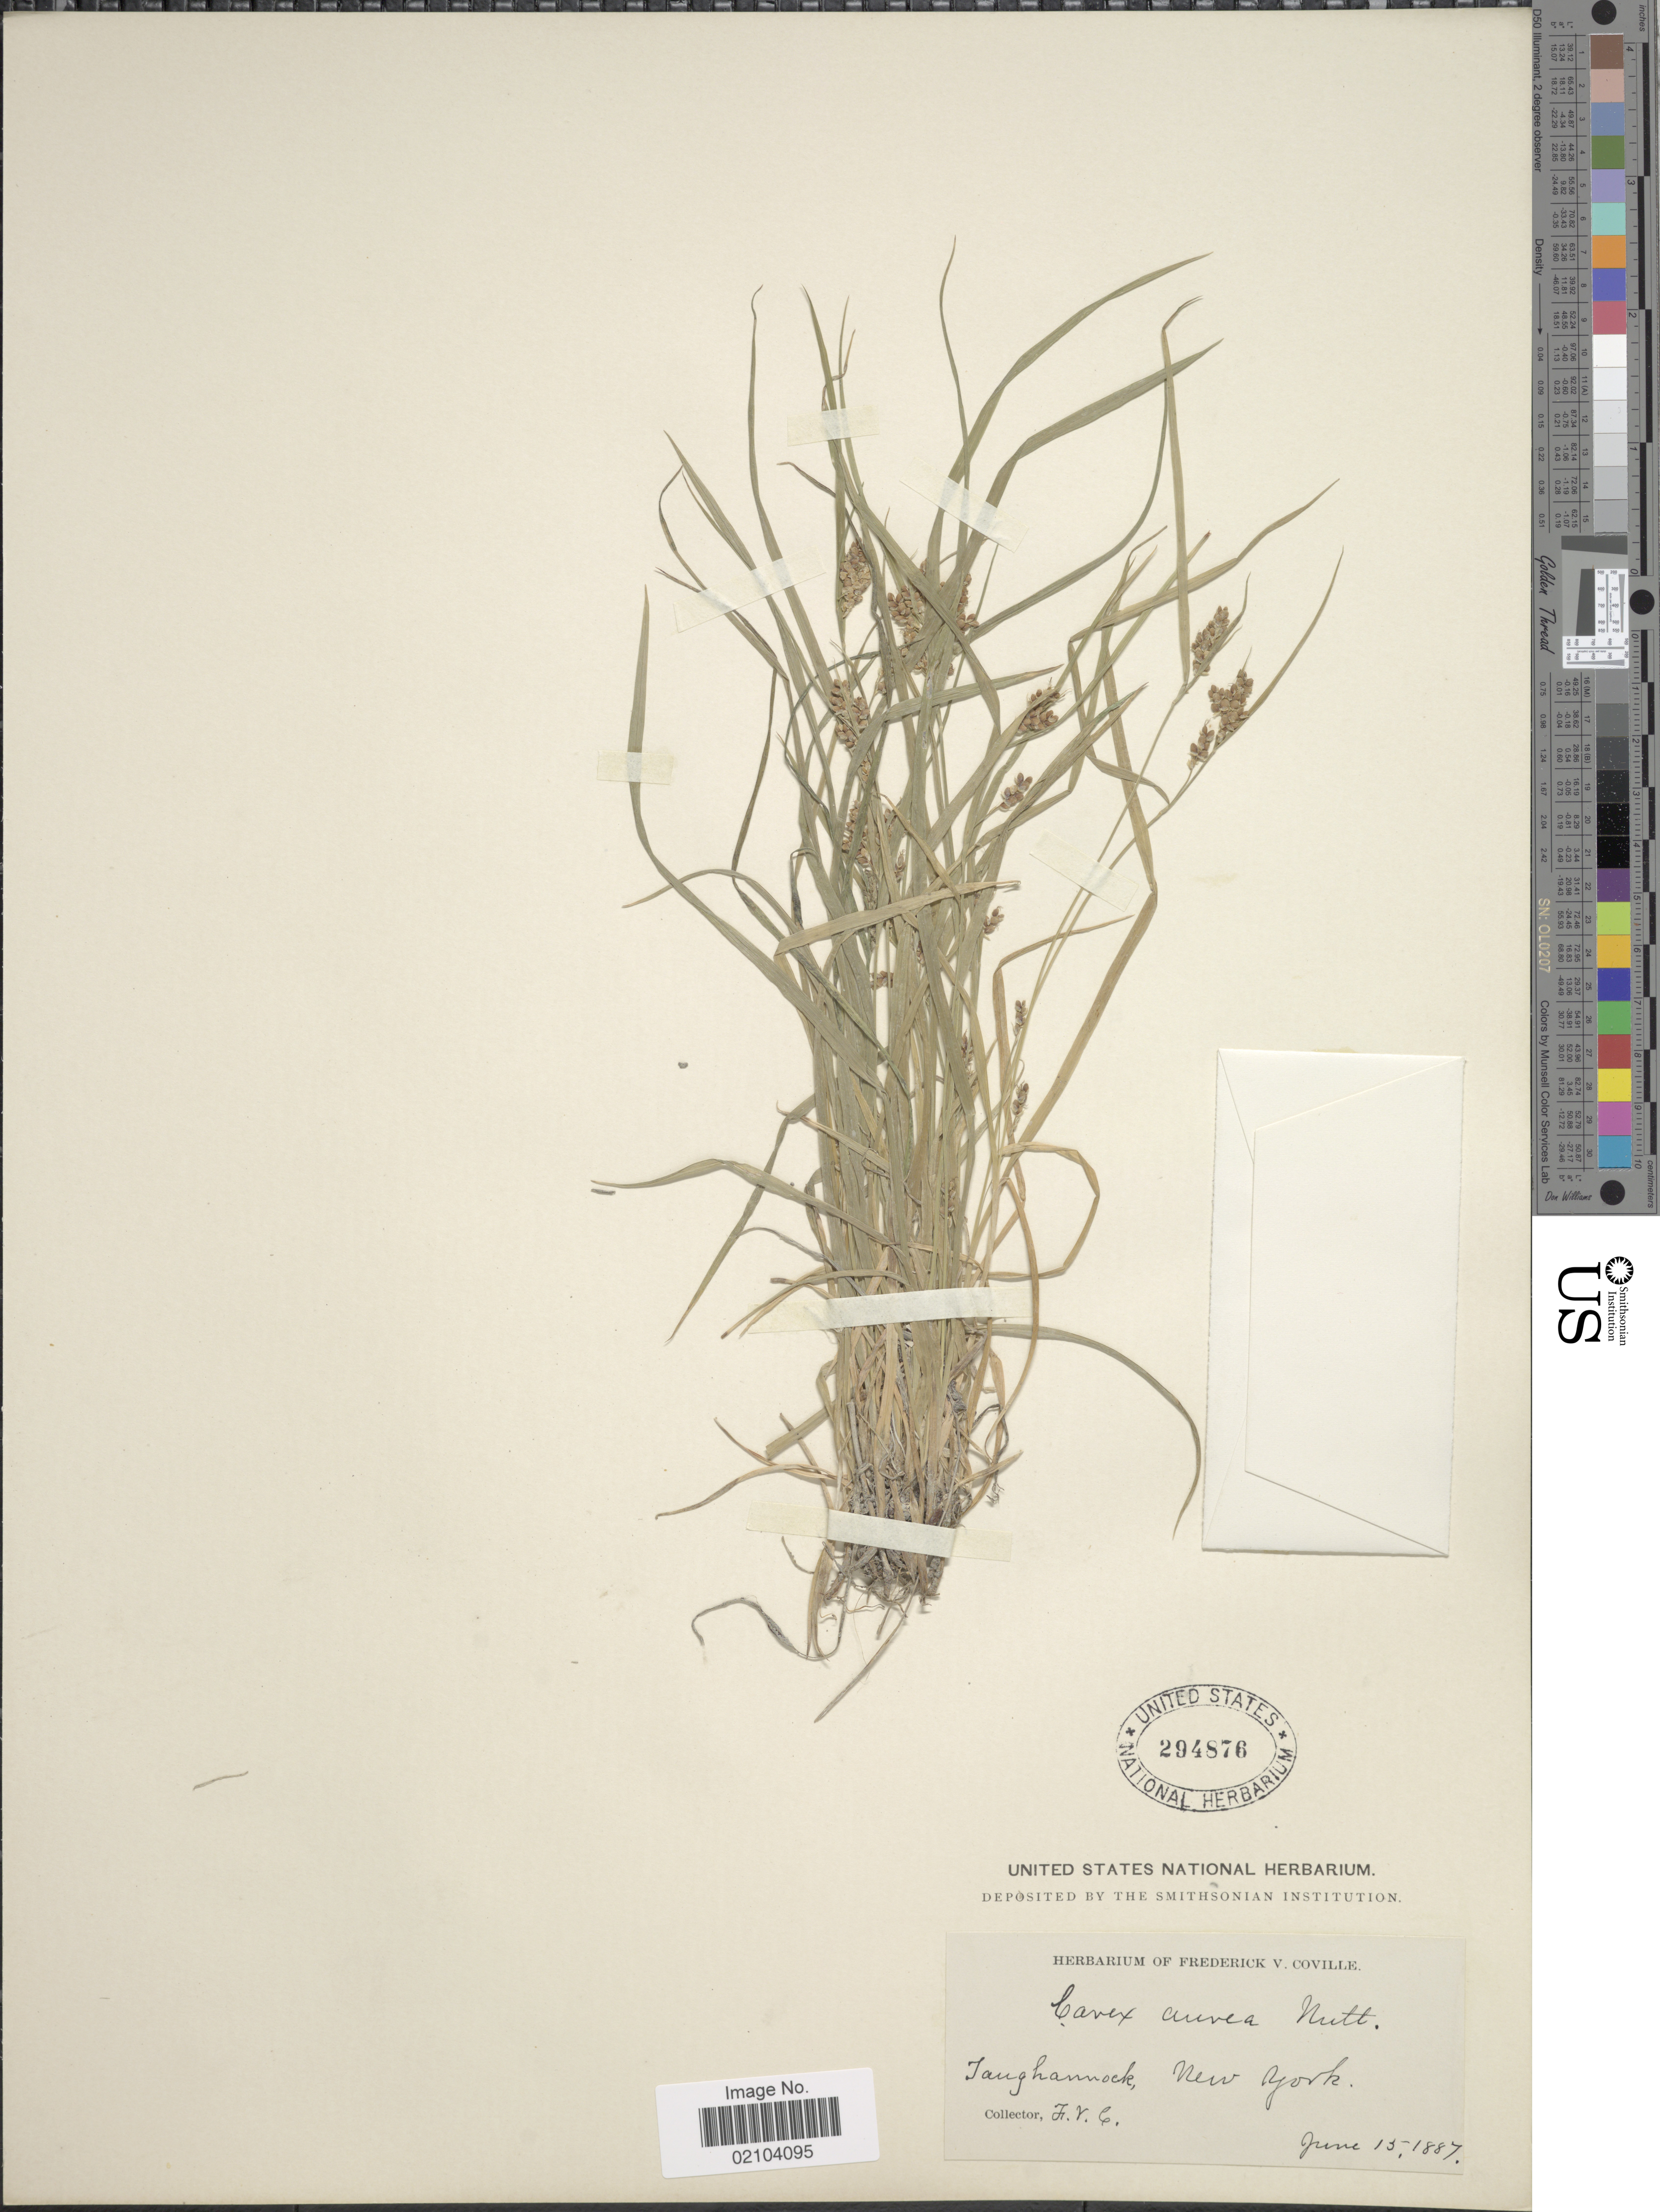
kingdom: Plantae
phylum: Tracheophyta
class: Liliopsida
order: Poales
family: Cyperaceae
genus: Carex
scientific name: Carex aurea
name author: Nutt.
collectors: F. V. Coville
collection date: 1887-06-15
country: United States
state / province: New York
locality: Taughannock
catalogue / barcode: US 294876